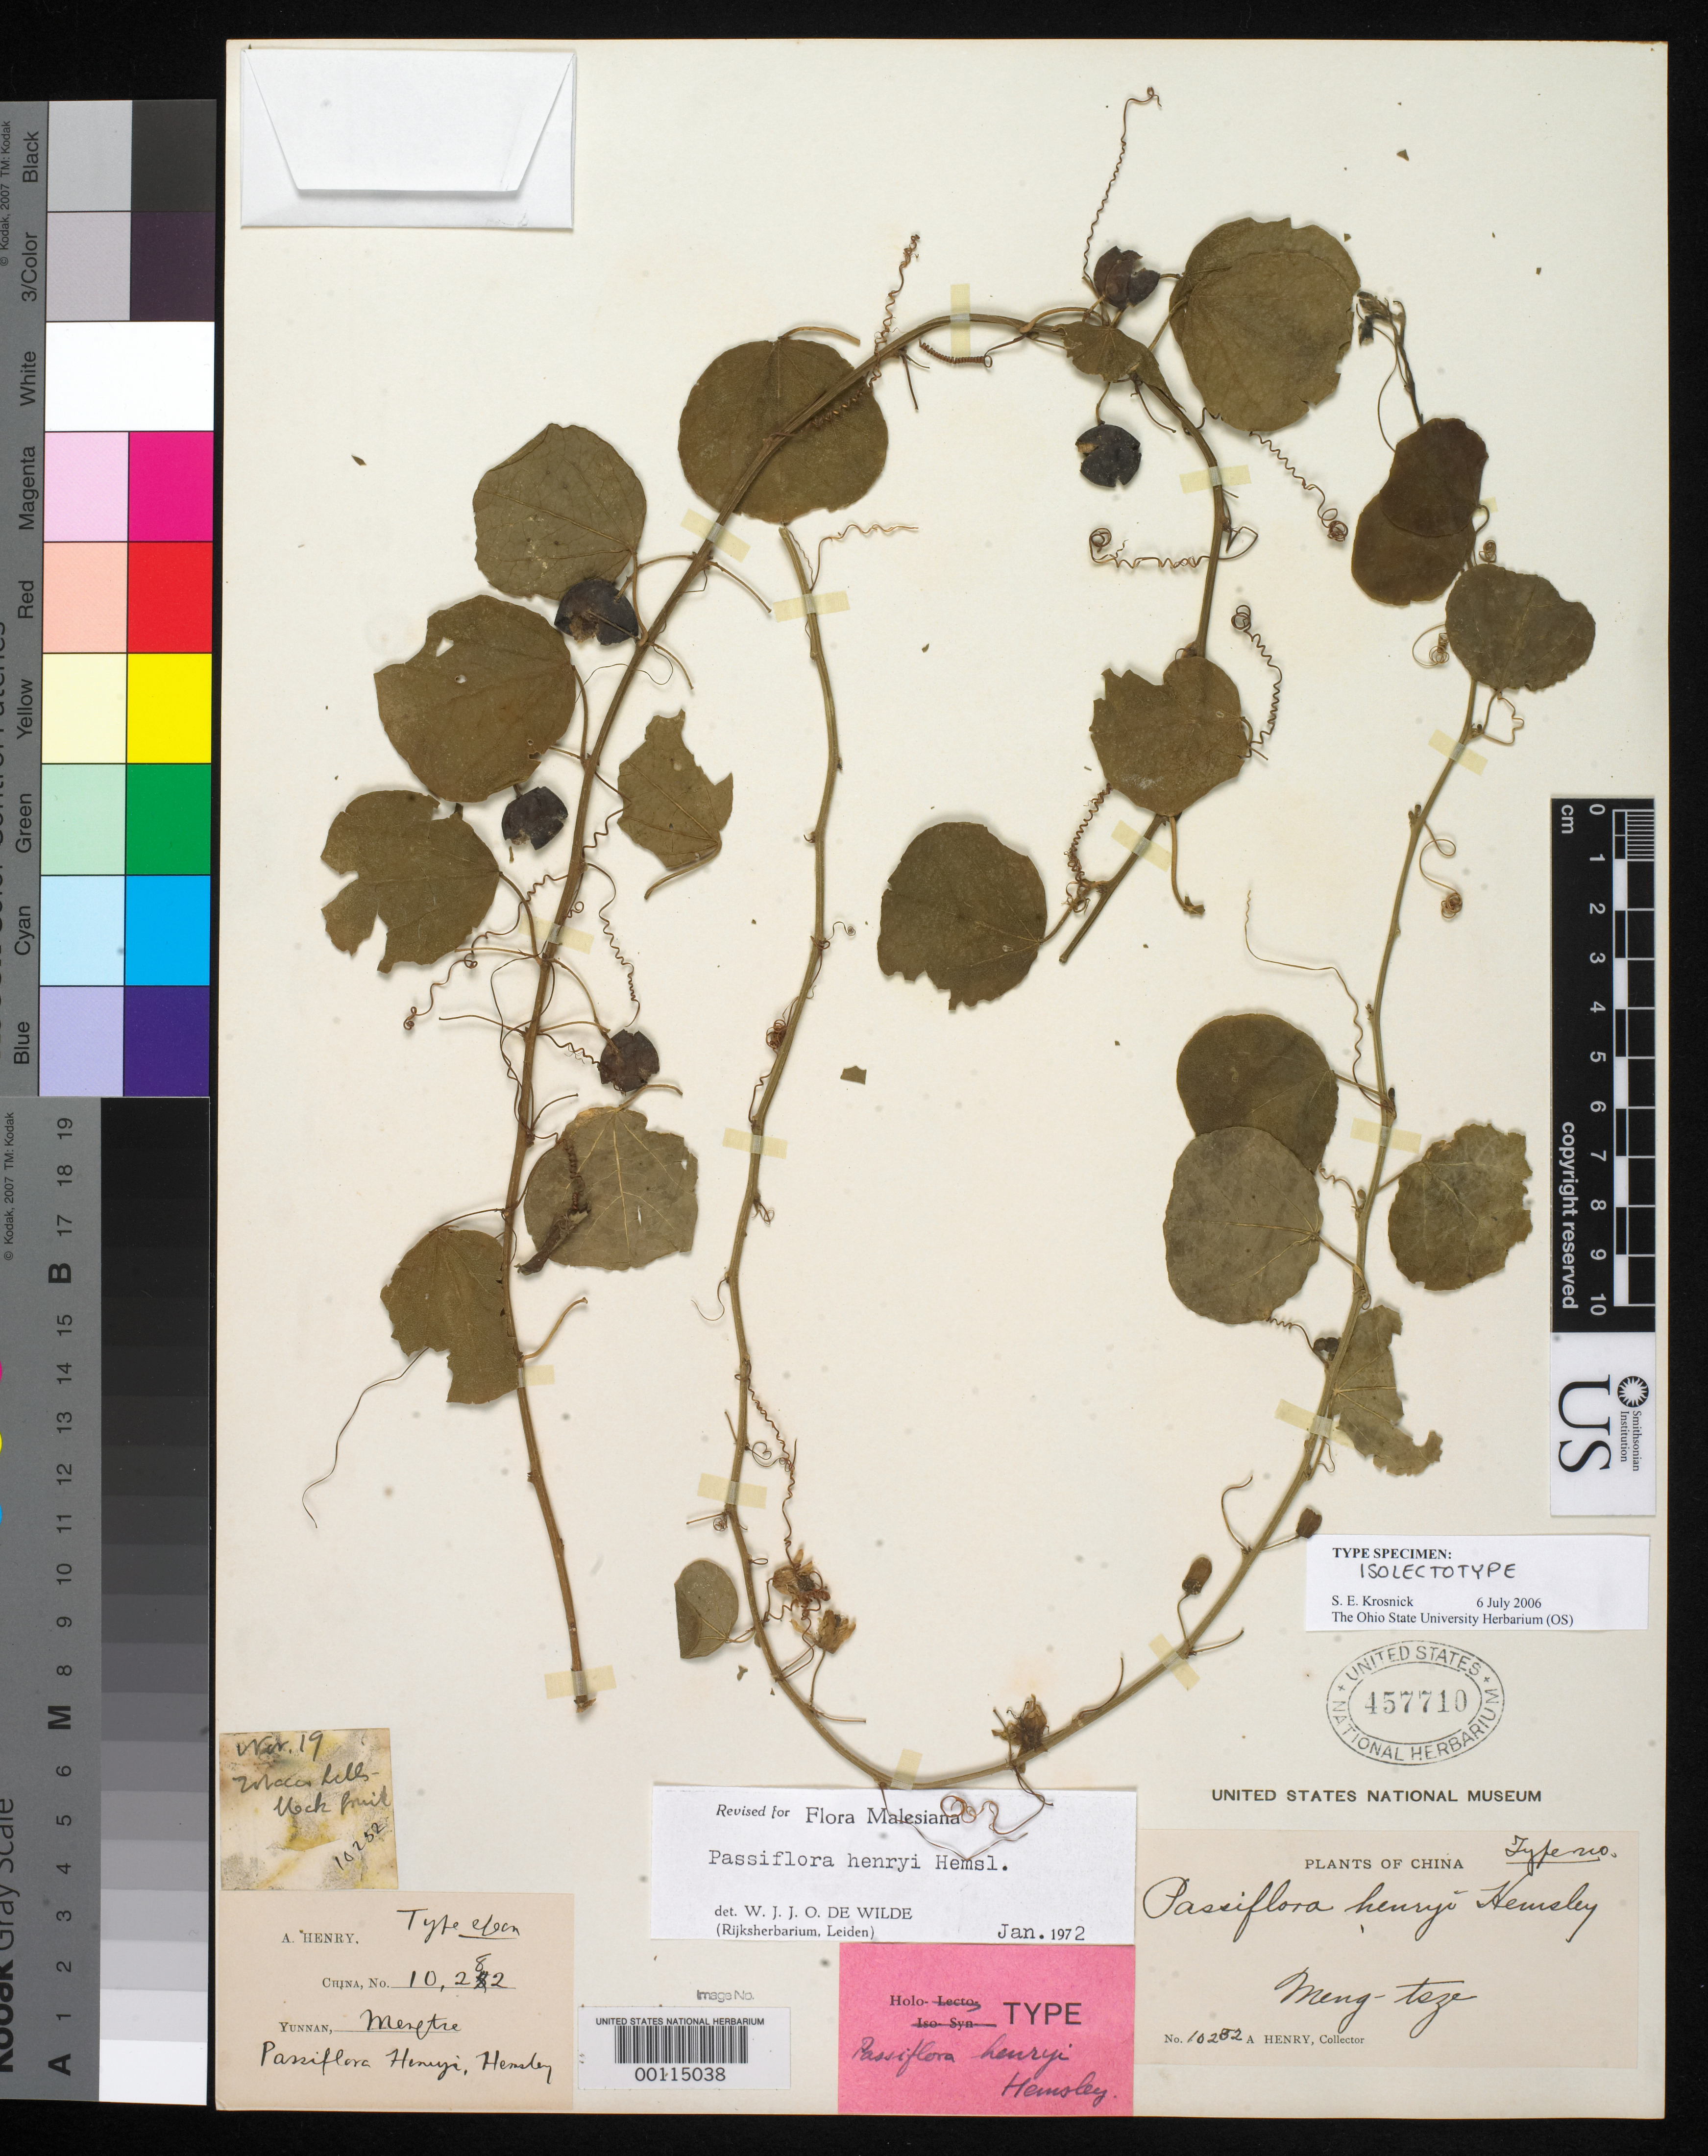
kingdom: Plantae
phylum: Tracheophyta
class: Magnoliopsida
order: Malpighiales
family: Passifloraceae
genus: Passiflora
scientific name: Passiflora henryi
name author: Hemsl.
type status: Isotype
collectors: A. Henry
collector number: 10282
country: China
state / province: Yunnan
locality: Plains of Mengtsze.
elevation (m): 1372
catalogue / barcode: US 457710